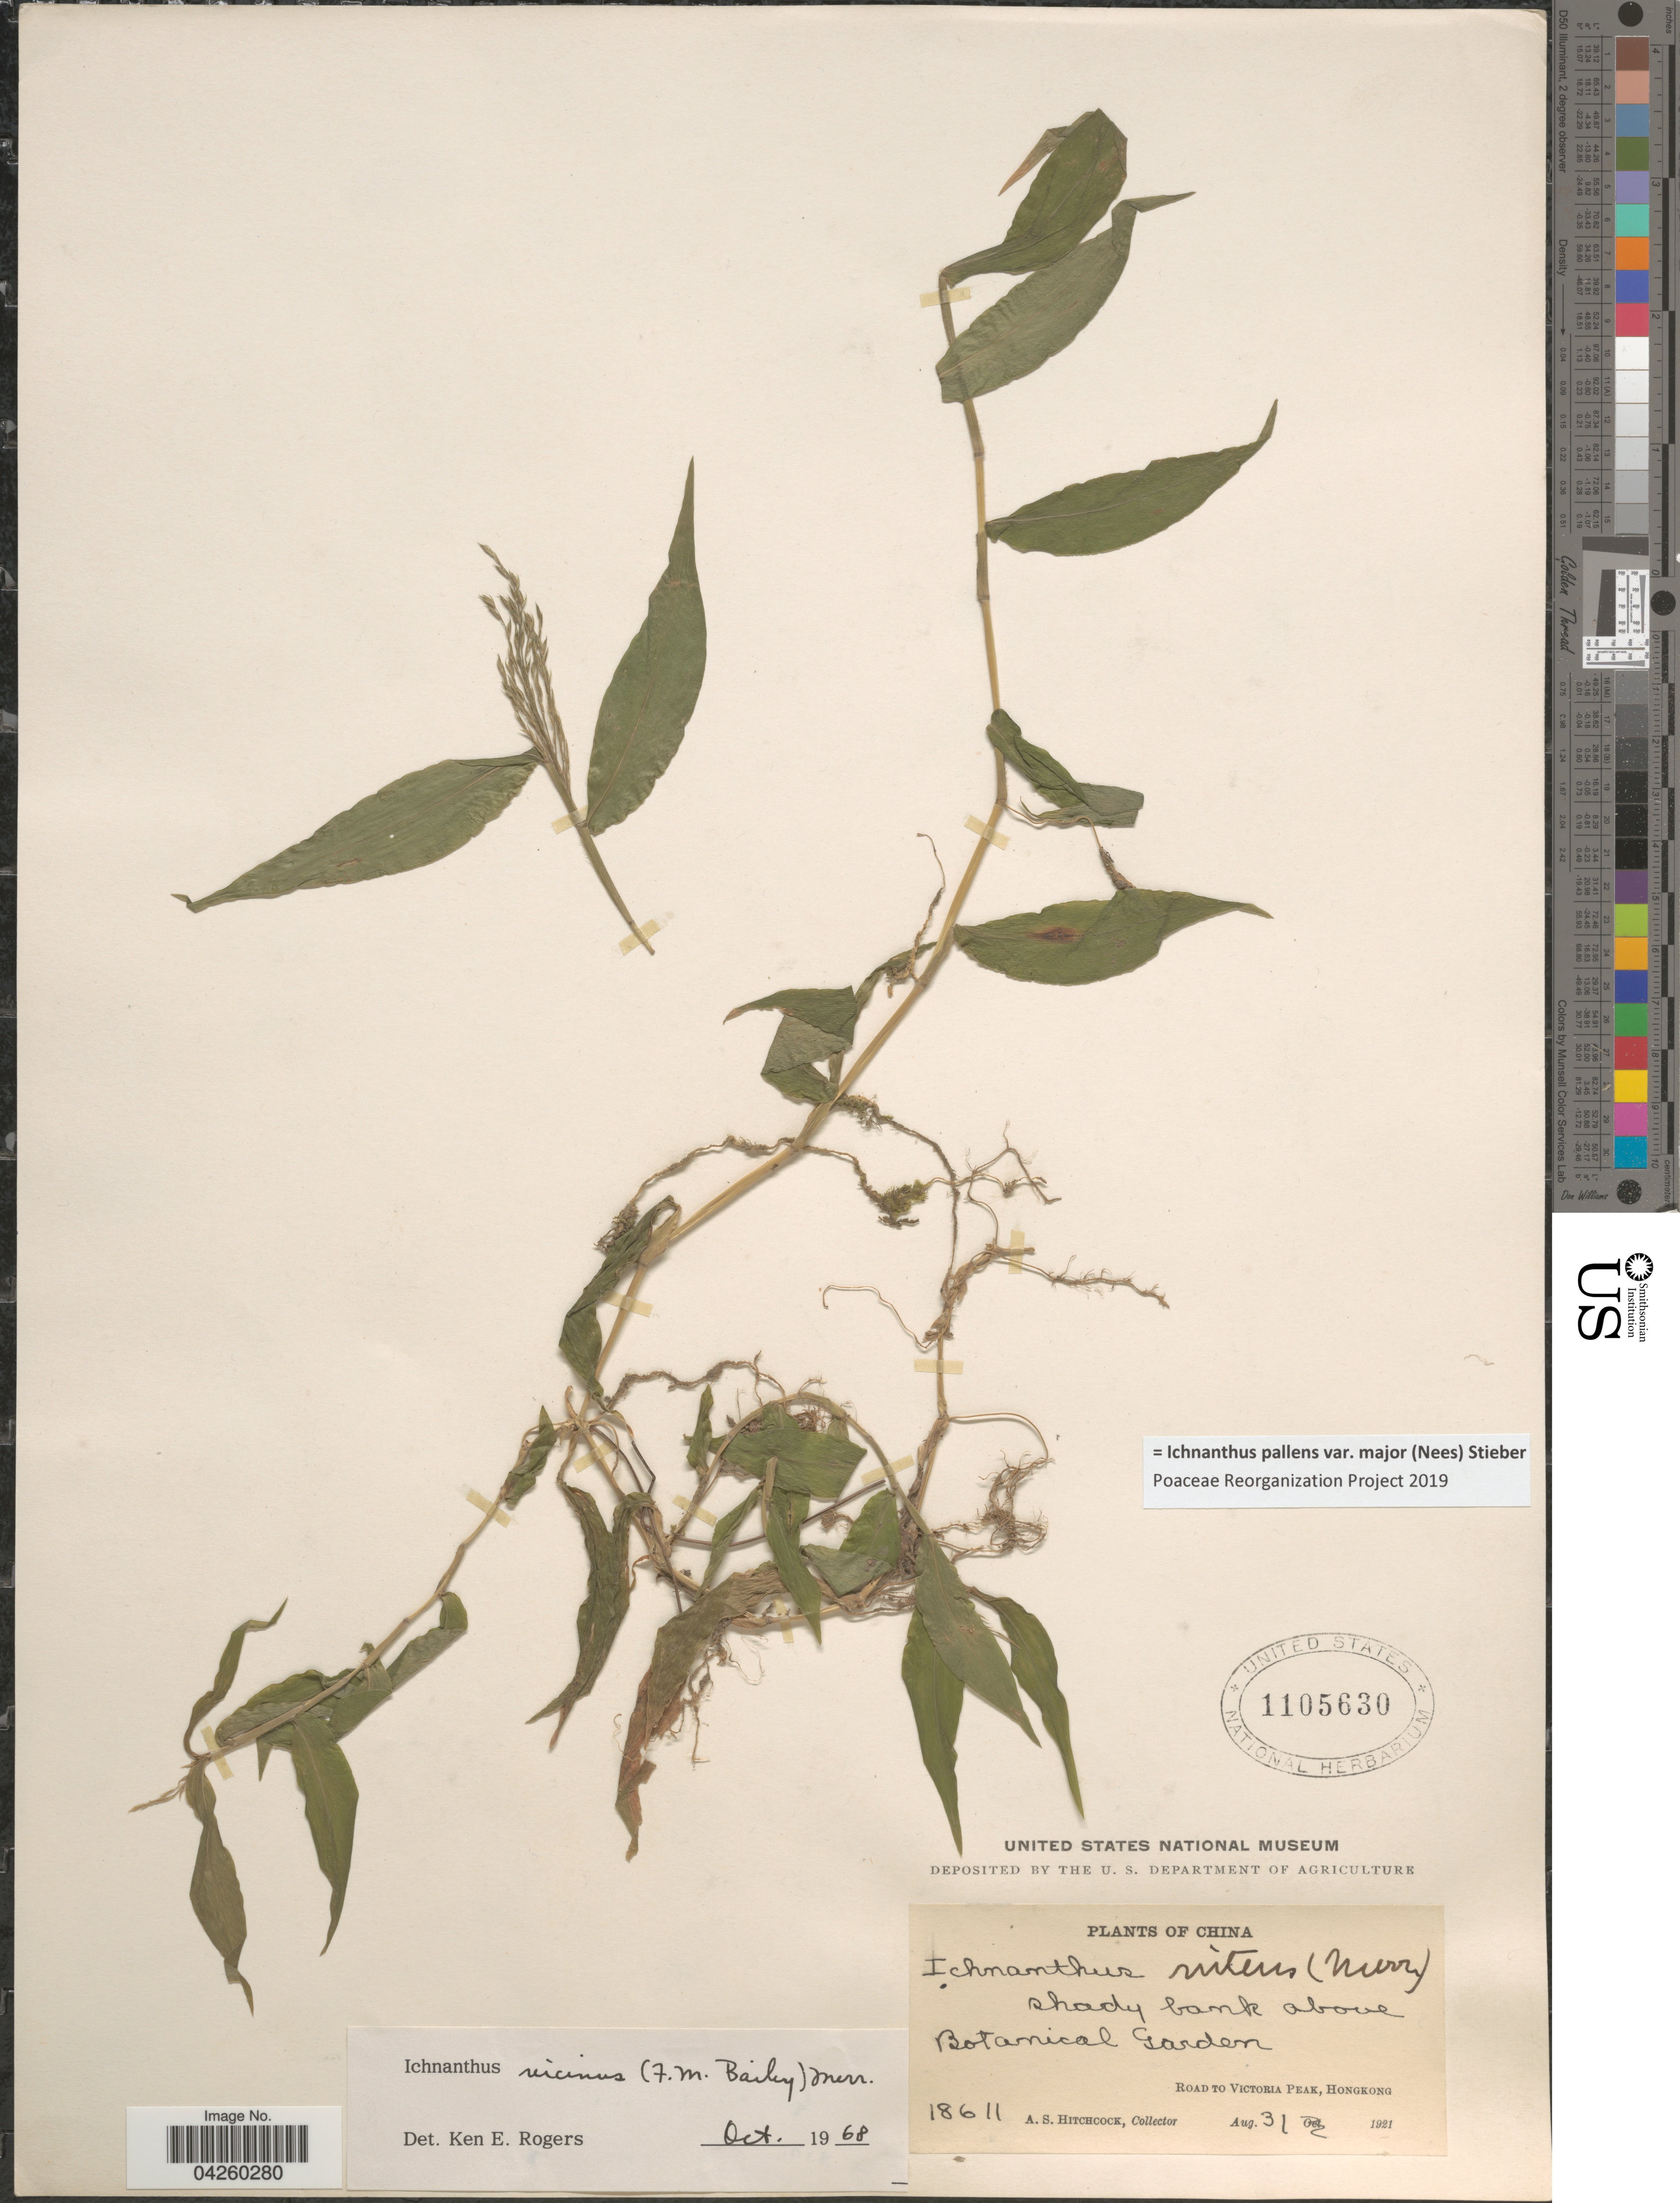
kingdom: Plantae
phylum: Tracheophyta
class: Liliopsida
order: Poales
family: Poaceae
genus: Ichnanthus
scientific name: Ichnanthus pallens var. major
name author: (Nees) Stieber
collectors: A. S. Hitchcock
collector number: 18611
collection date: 1921-08-31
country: China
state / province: Hong Kong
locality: Shady bank above Botanical Garden. Road to Victoria Park, Hongkong.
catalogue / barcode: US 1105630